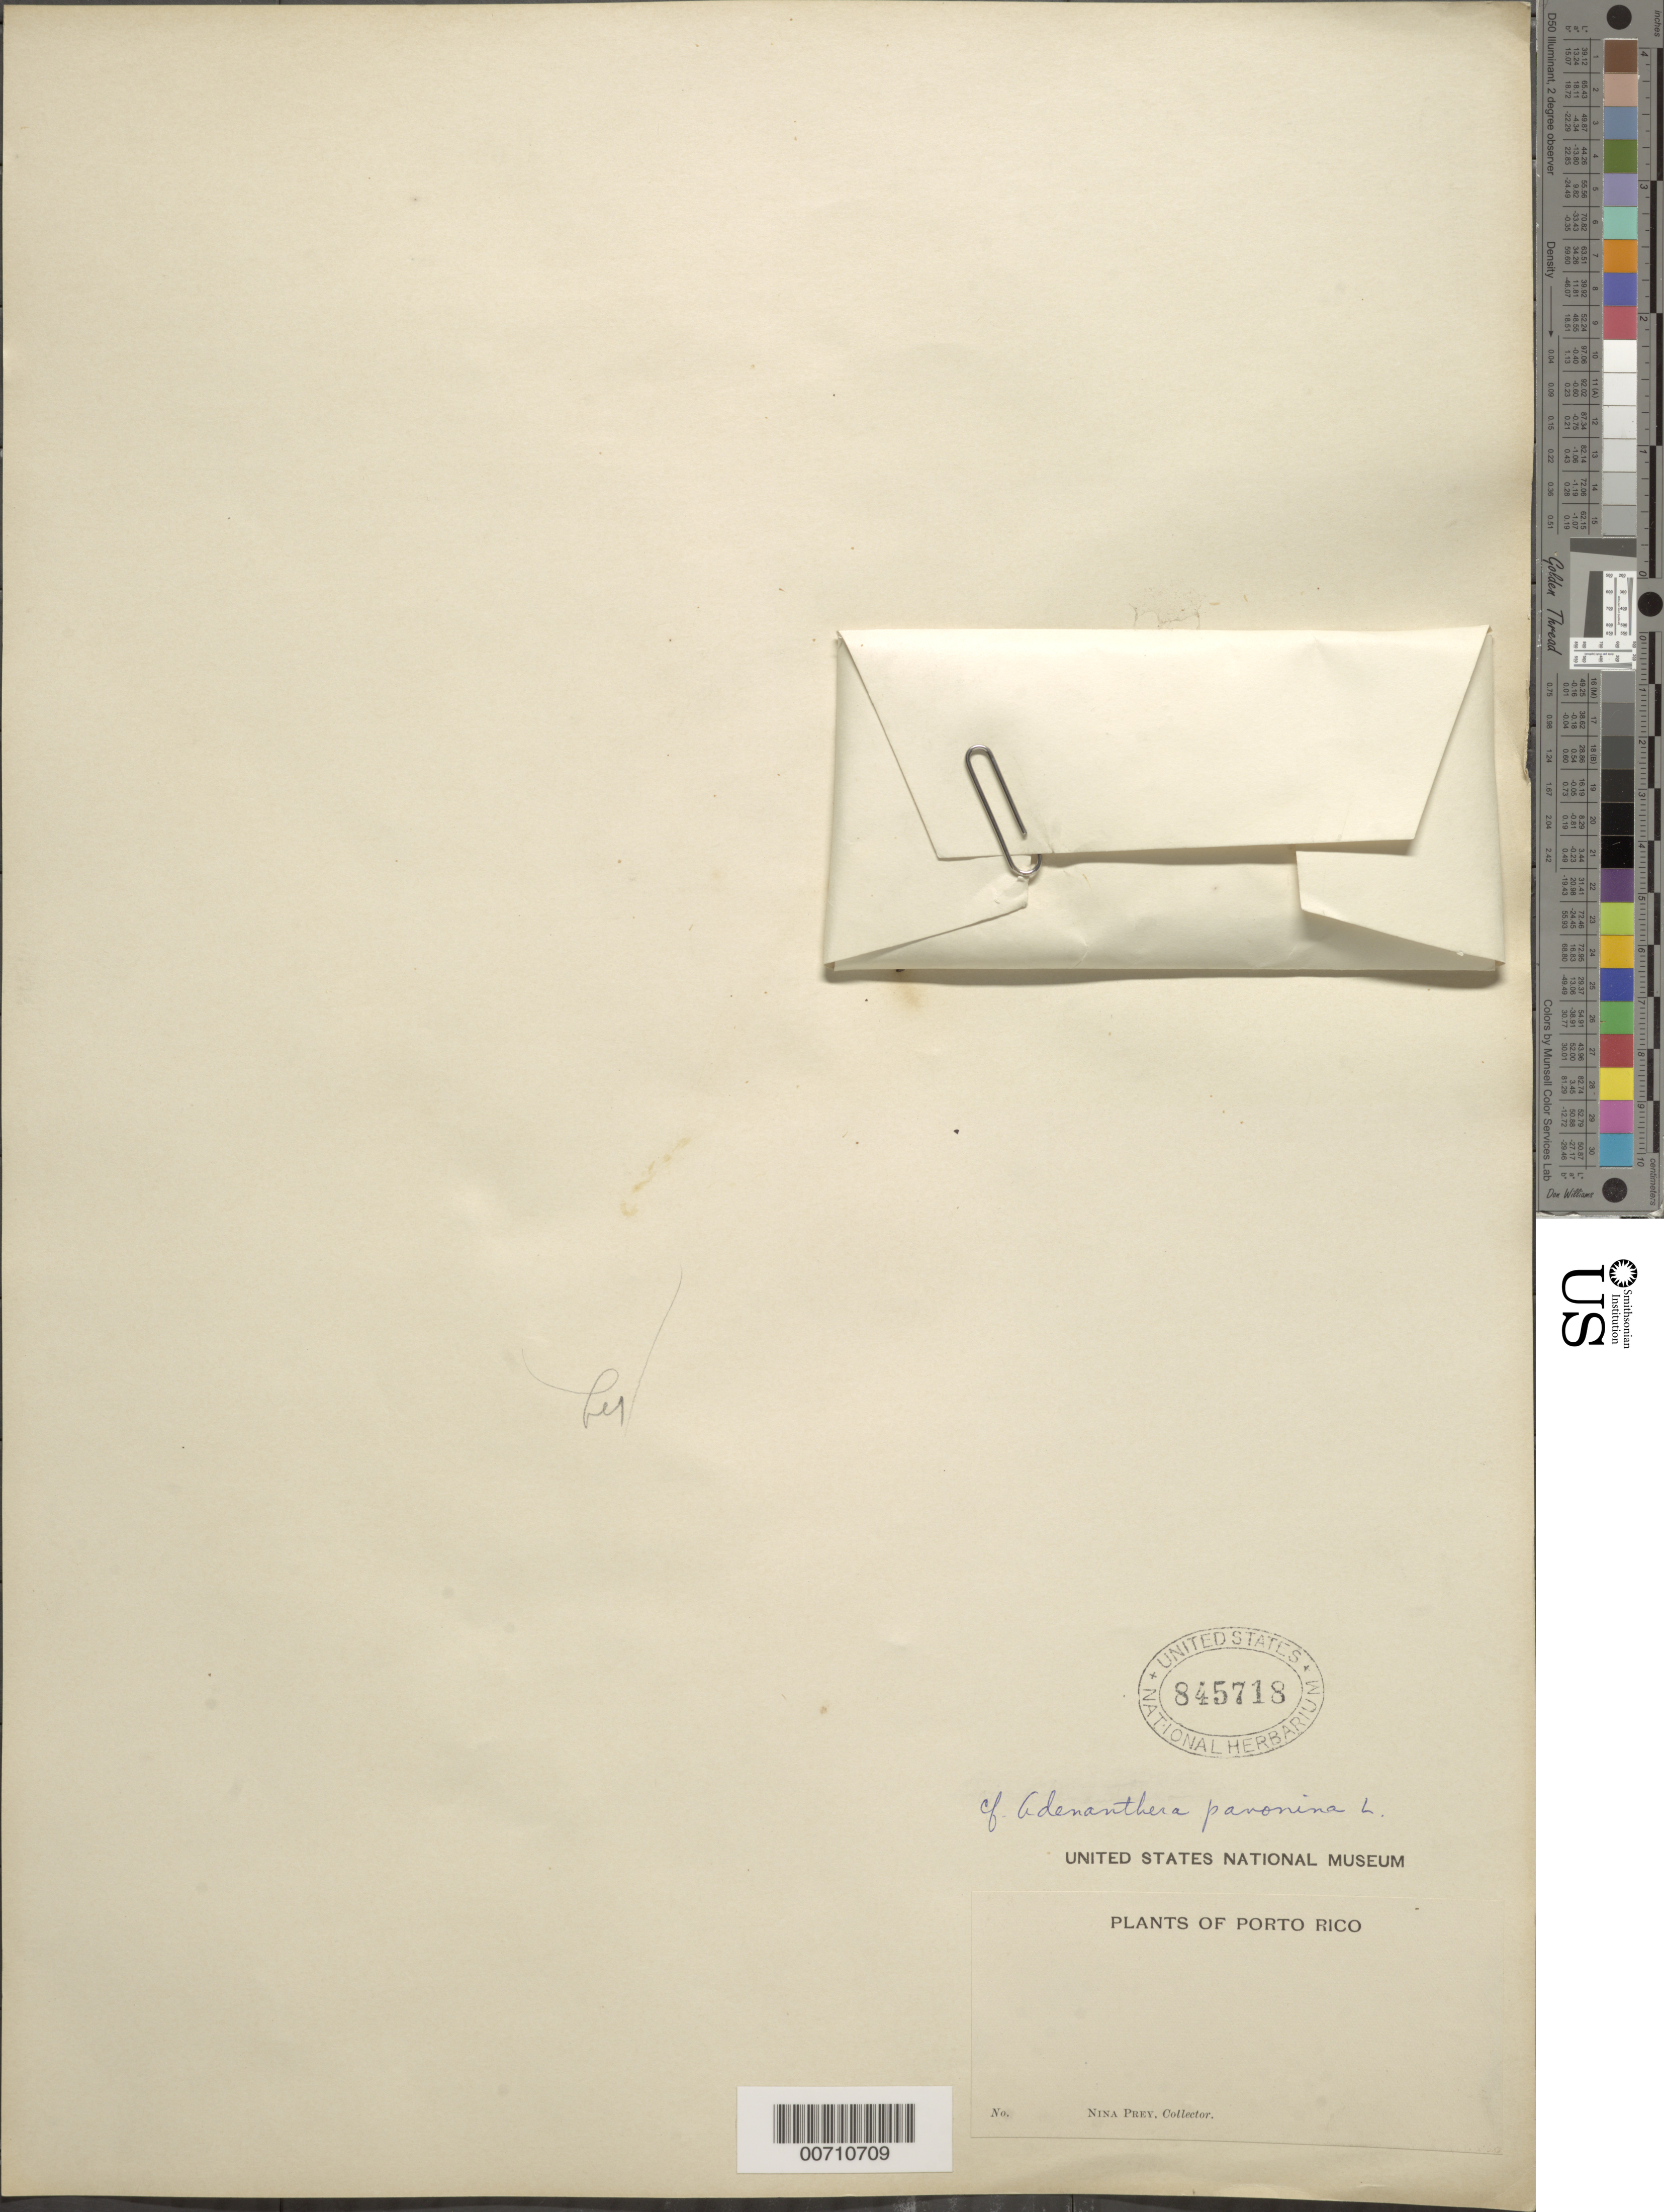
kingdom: Plantae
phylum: Tracheophyta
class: Magnoliopsida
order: Fabales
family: Fabaceae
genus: Adenanthera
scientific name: Adenanthera pavonina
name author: L.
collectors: N. Prey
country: Puerto Rico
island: Greater Antilles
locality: Sierra de Naguabo ad Rio Blanco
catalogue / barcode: US 845718